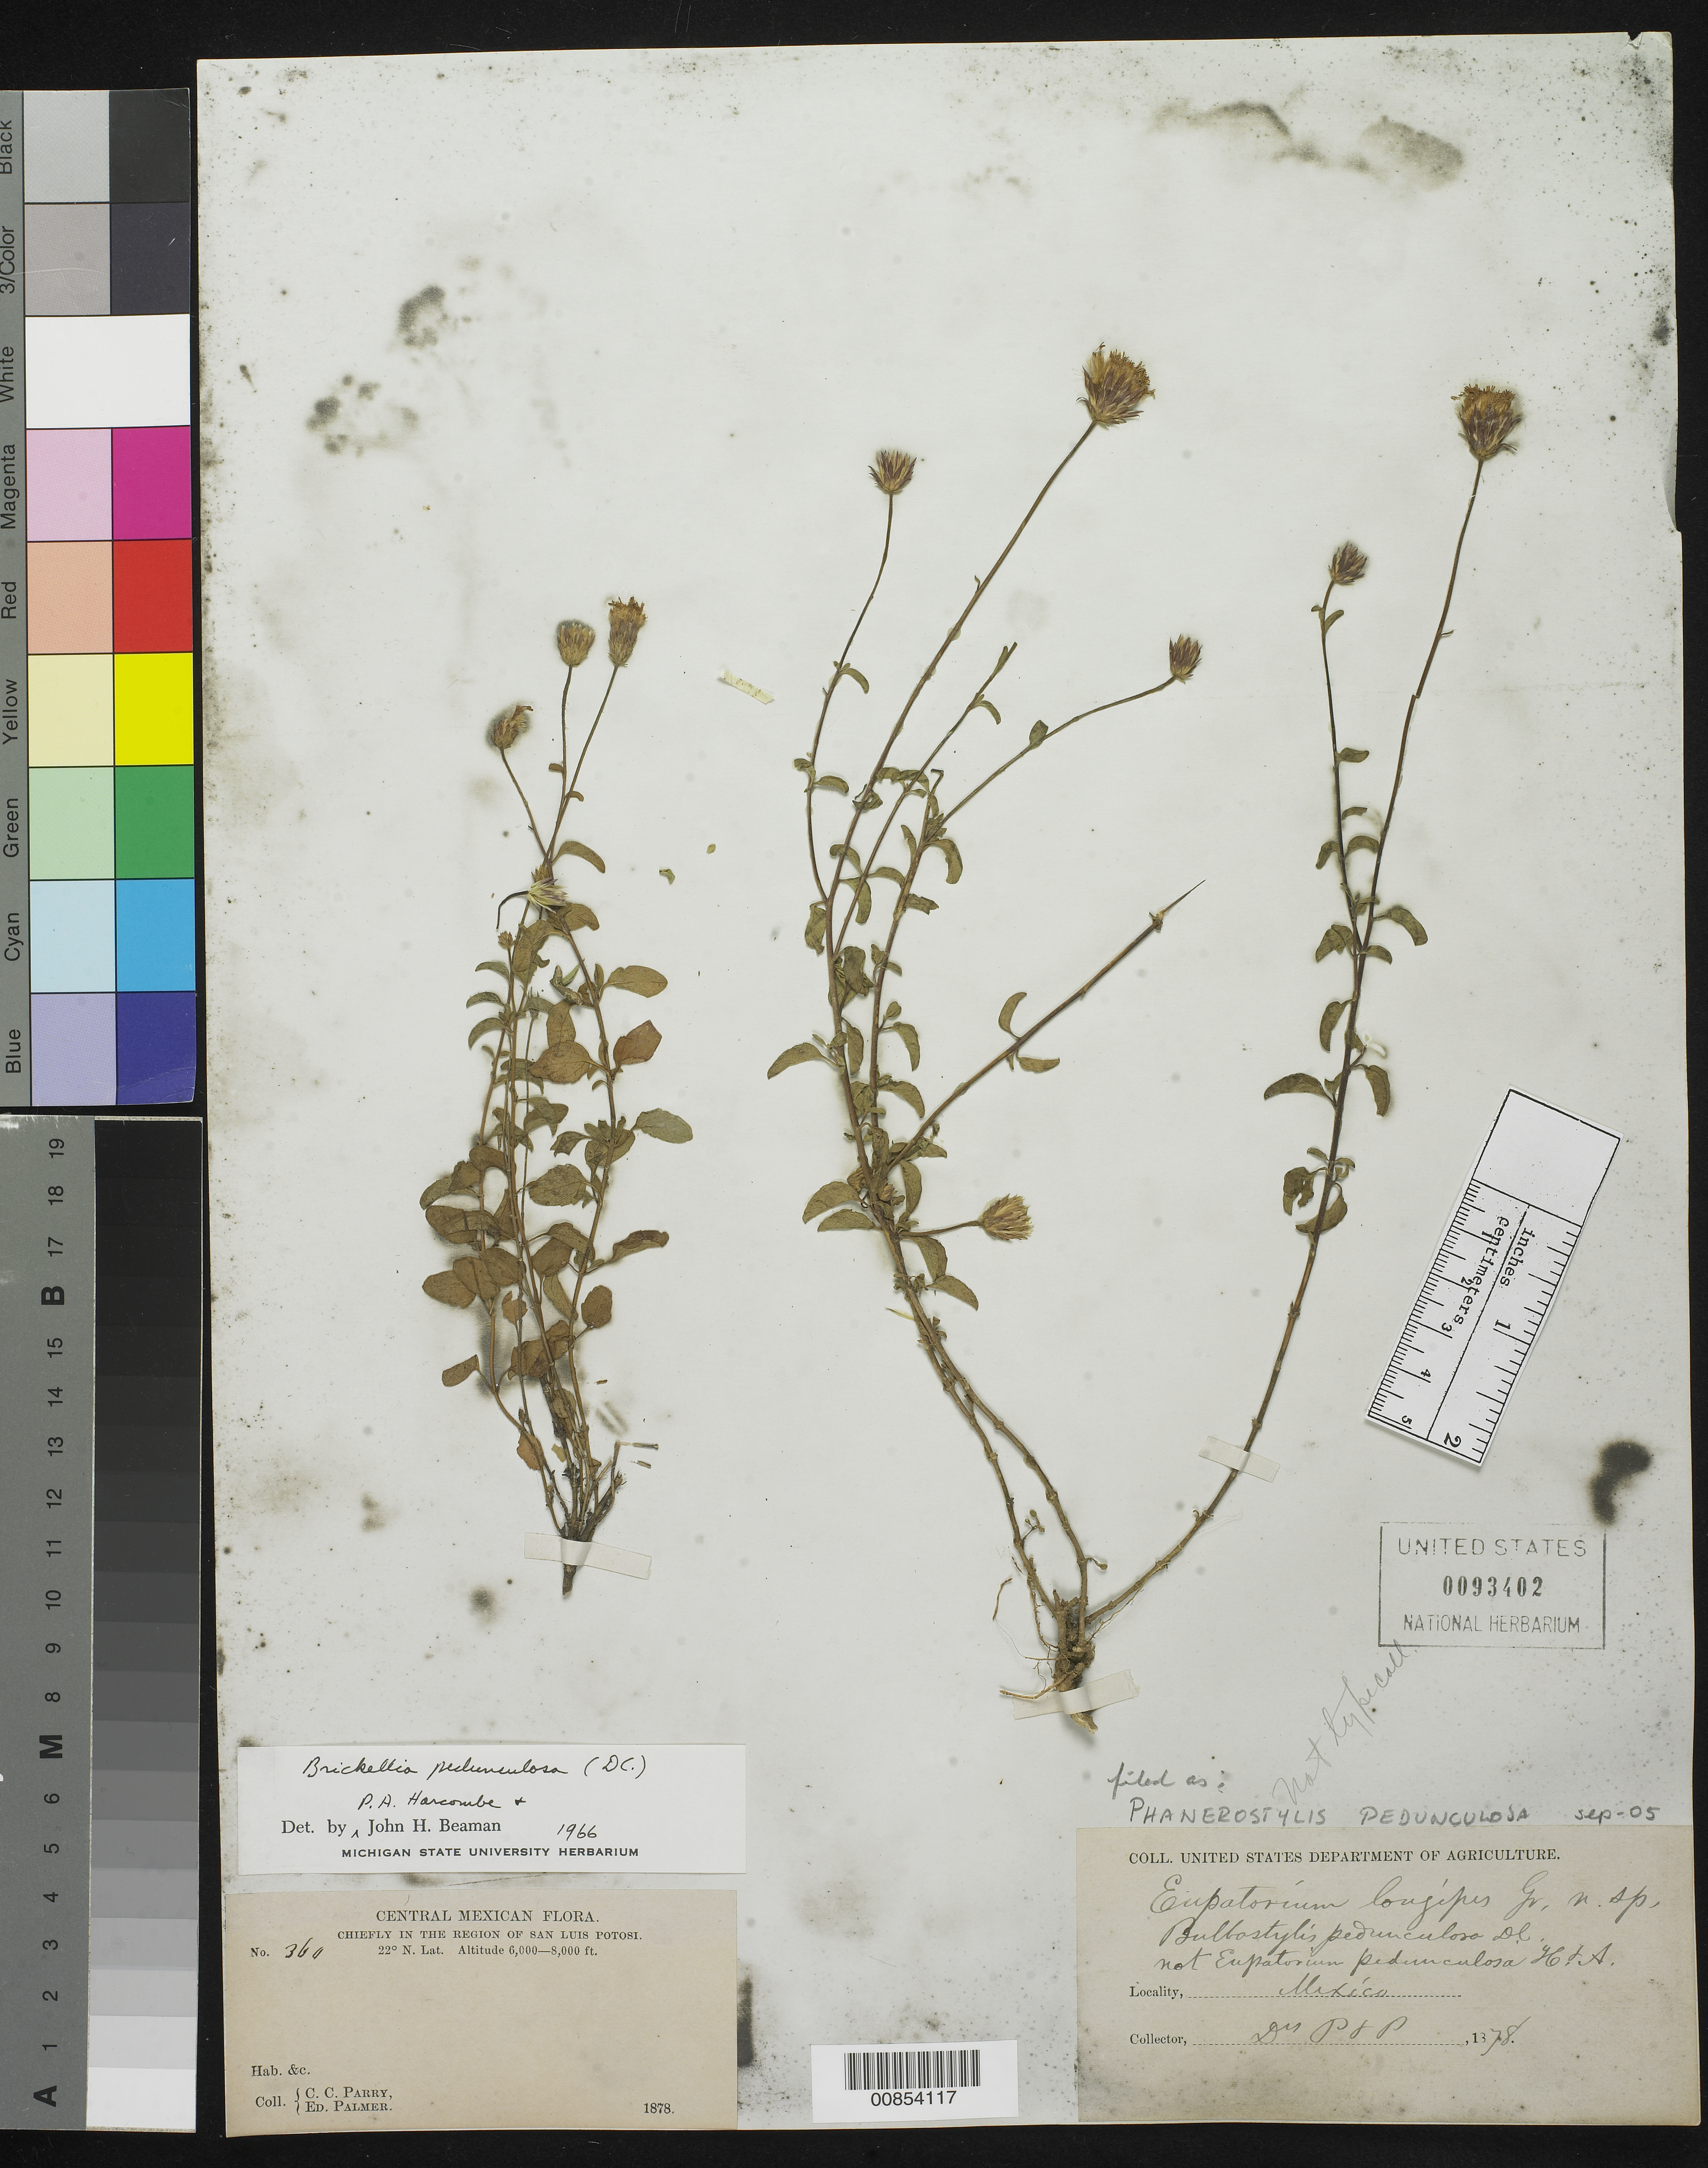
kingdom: Plantae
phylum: Tracheophyta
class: Magnoliopsida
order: Asterales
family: Asteraceae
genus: Phanerostylis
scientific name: Phanerostylis pedunculosa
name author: (DC.) R.M. King & H. Rob.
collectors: C. C. Parry & E. Palmer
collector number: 360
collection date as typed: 1878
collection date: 1878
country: Mexico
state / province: San Luis Potosí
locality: Chiefly in the region of San Luis Potosí.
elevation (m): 1829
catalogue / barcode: US 93402